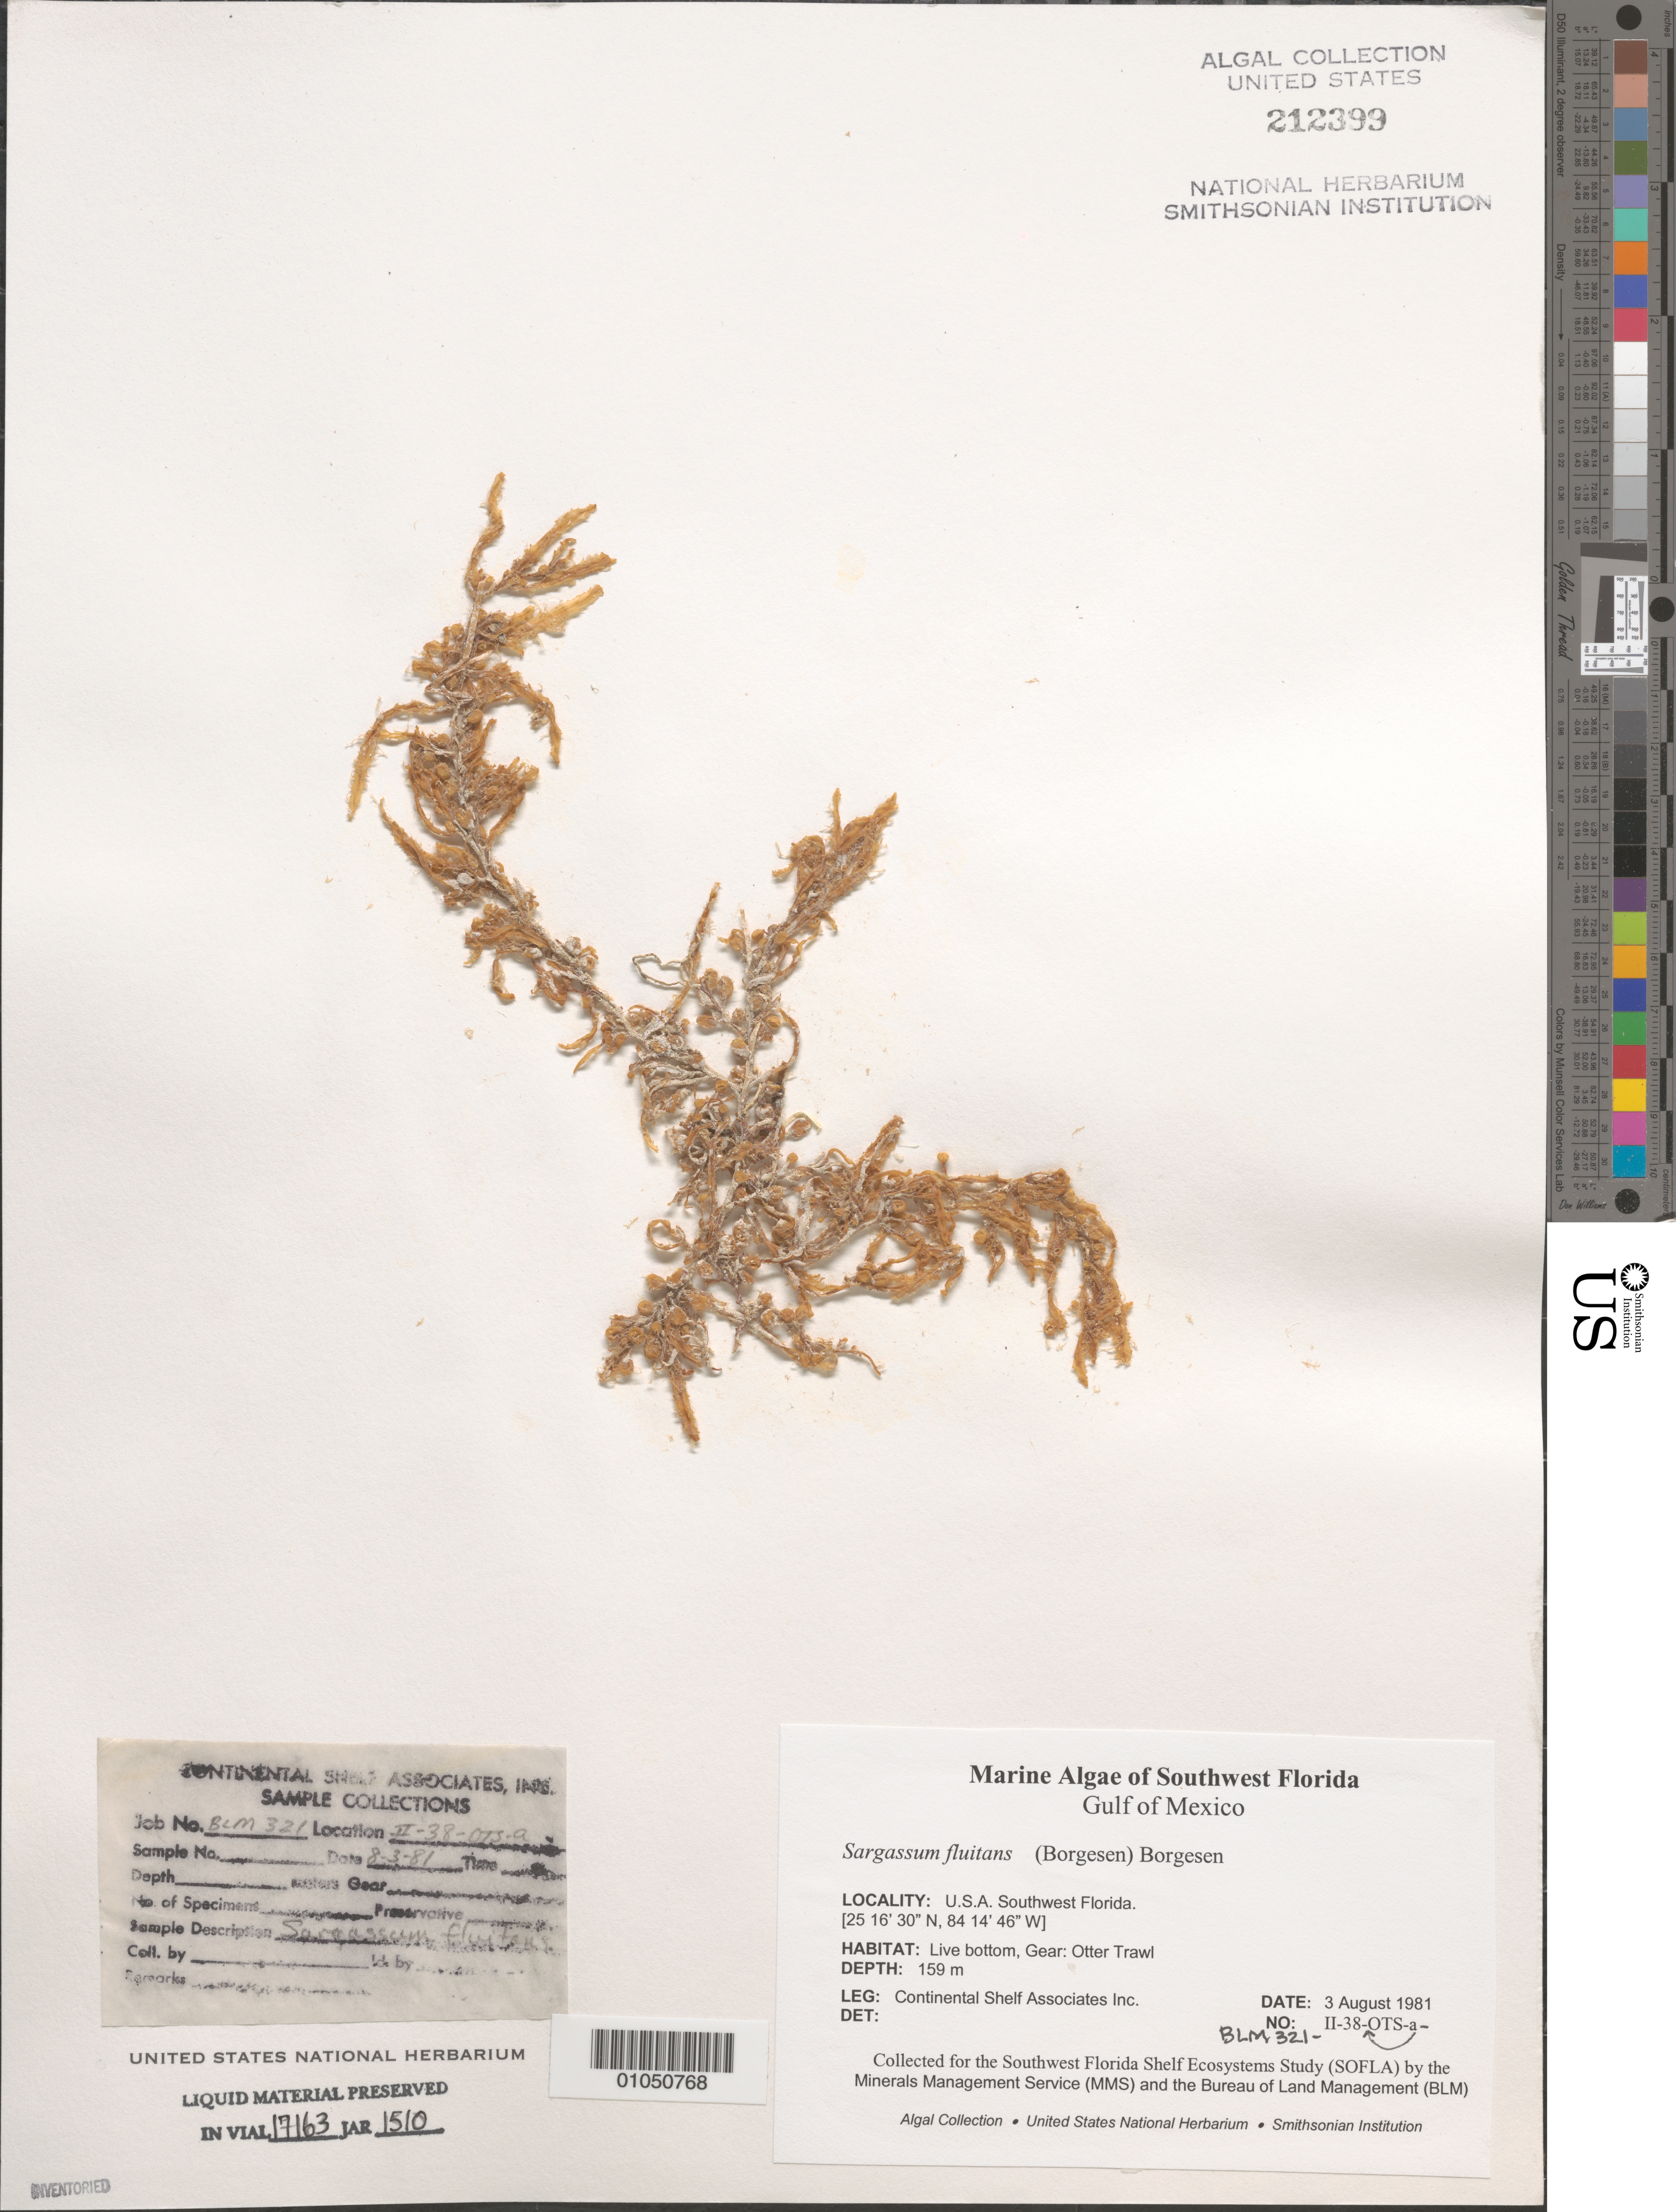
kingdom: Chromista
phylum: Ochrophyta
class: Phaeophyceae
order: Fucales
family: Sargassaceae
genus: Sargassum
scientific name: Sargassum fluitans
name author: (Børgesen) Børgesen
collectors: Continental Shelf Associates Inc.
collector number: BLM-321-II-38-A-OTS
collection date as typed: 03 Aug 1981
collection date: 1981-08-03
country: United States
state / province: Florida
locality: Gulf of Mexico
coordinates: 25 16'30"N, 84 14'46"W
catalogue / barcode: US 212399